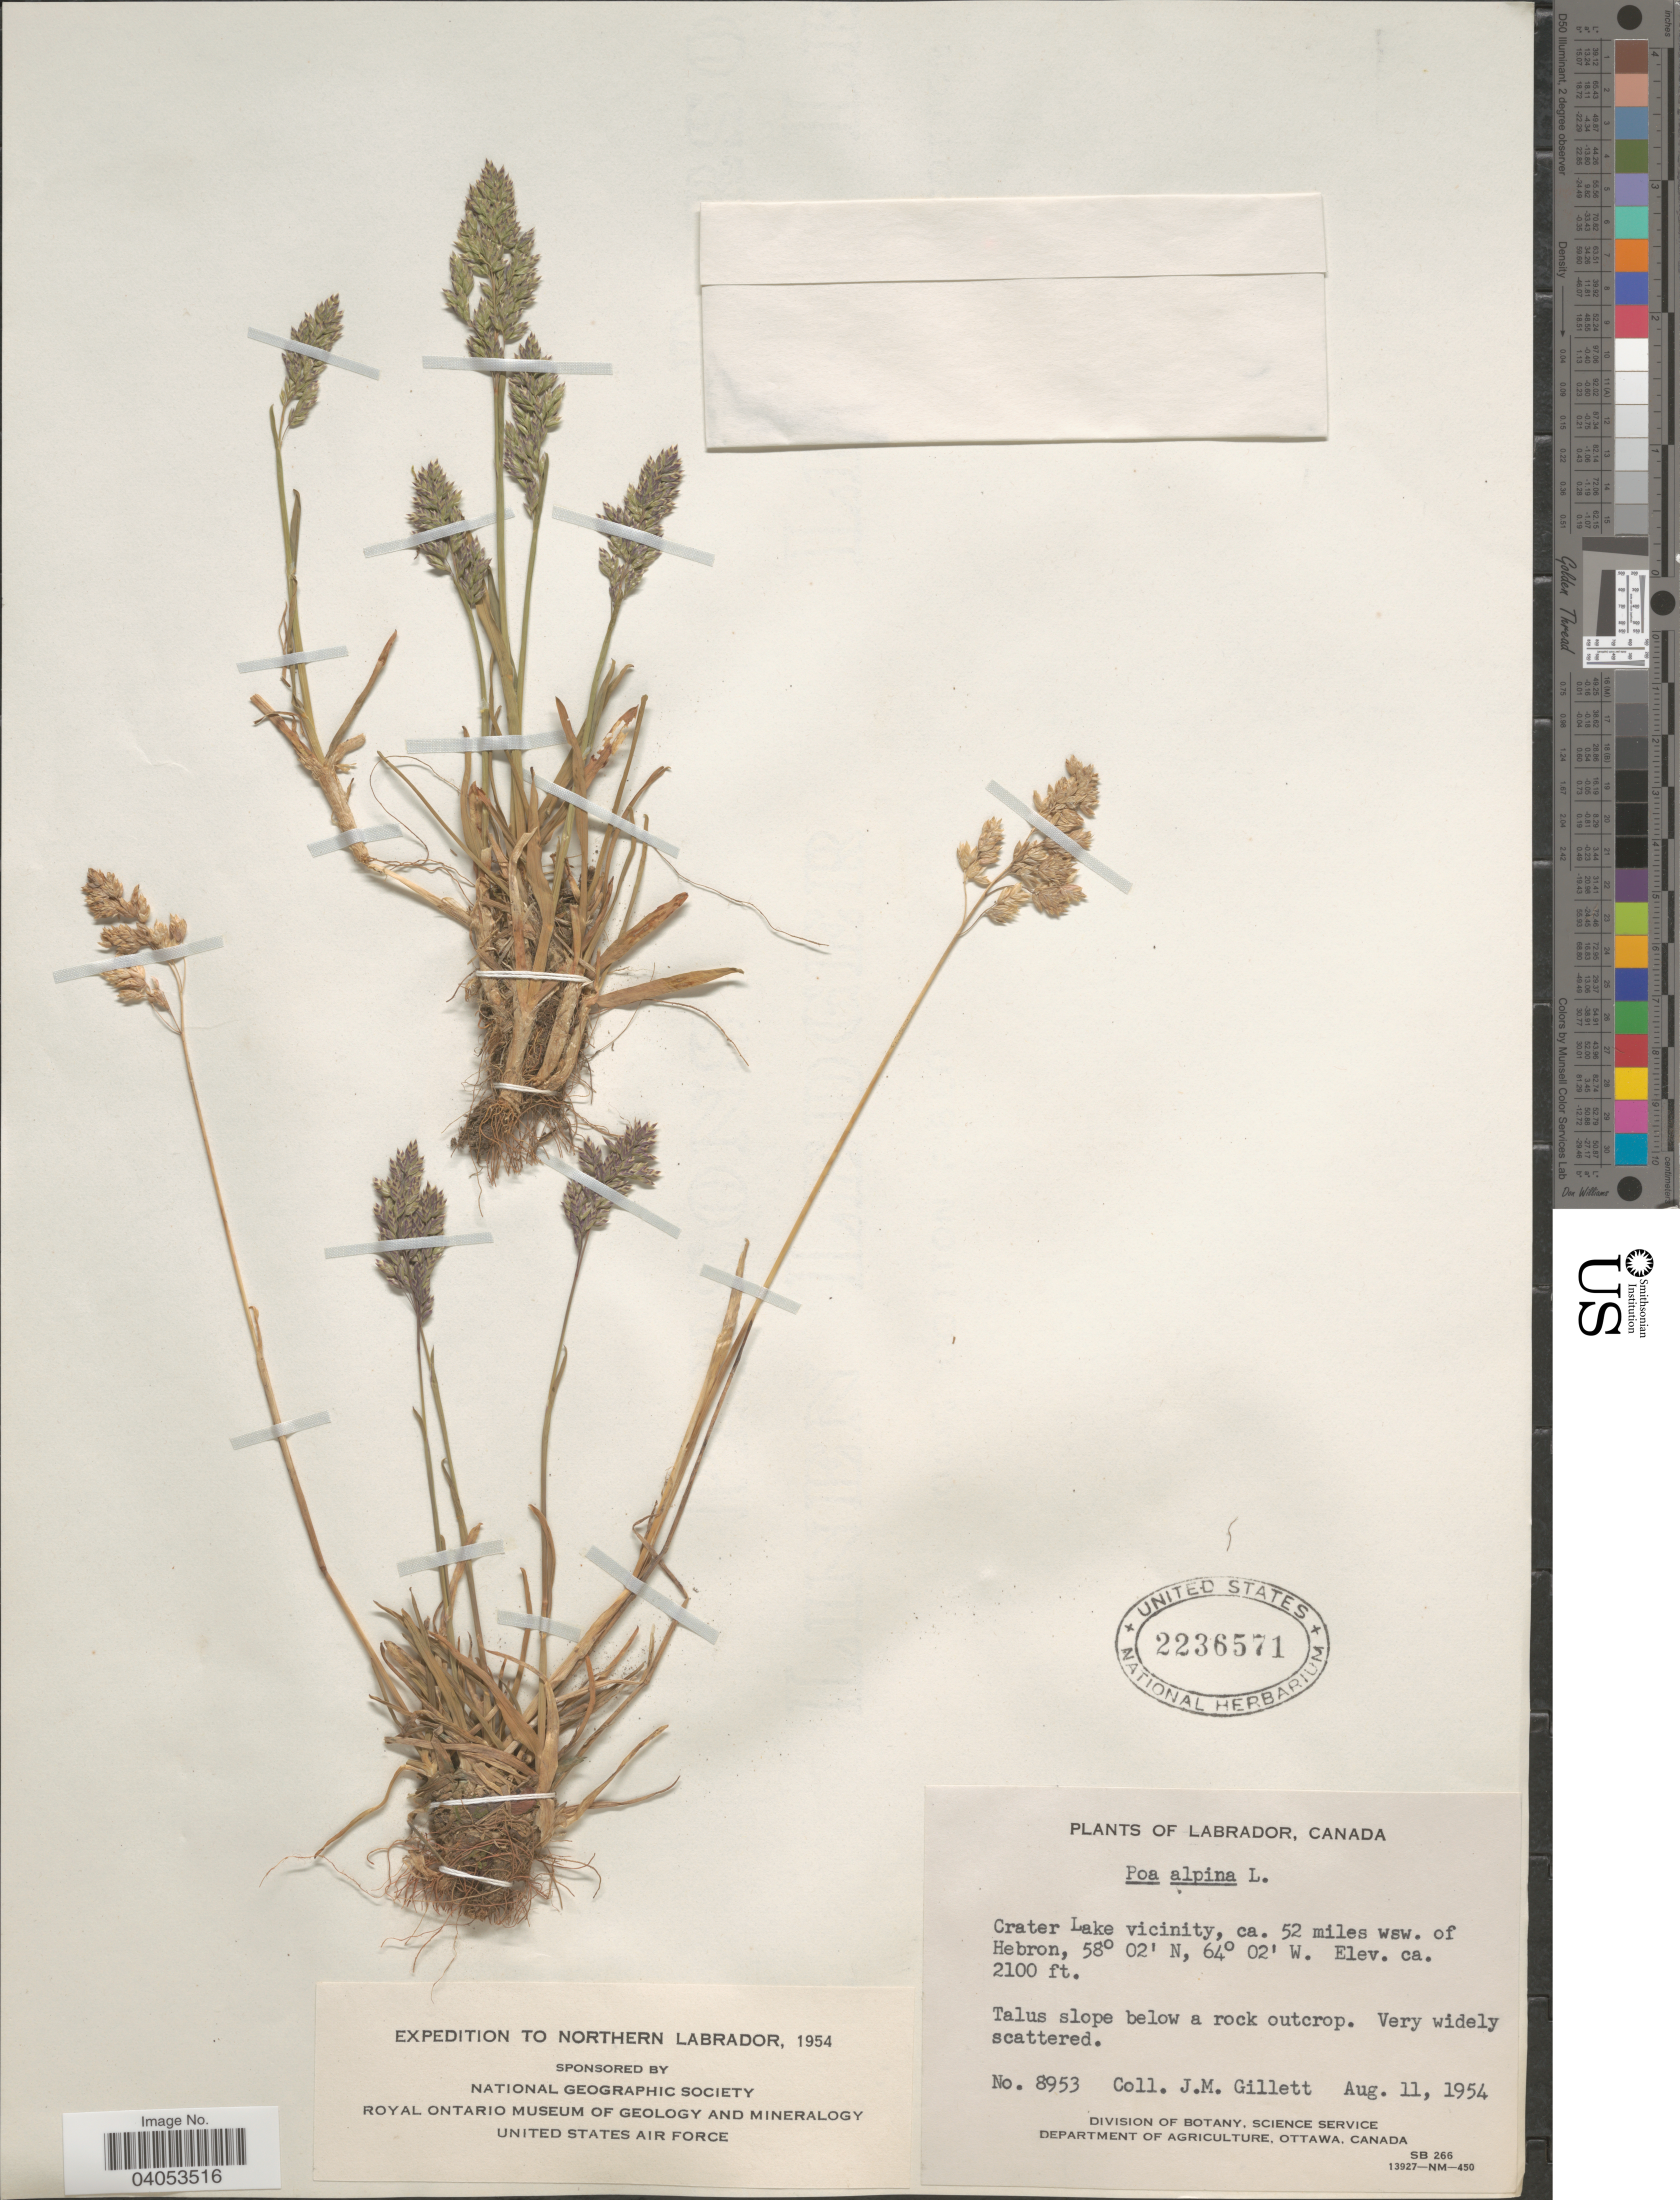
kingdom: Plantae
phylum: Tracheophyta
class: Liliopsida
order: Poales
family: Poaceae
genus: Poa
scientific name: Poa alpina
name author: L.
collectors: J. M. Gillett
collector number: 8953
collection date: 1954-08-11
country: Canada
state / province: Newfoundland and Labrador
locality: Northern Labrador. Crater Lake vicinity, ca. 52 miles wsw. of Hebron.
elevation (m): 640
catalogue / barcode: US 2236571